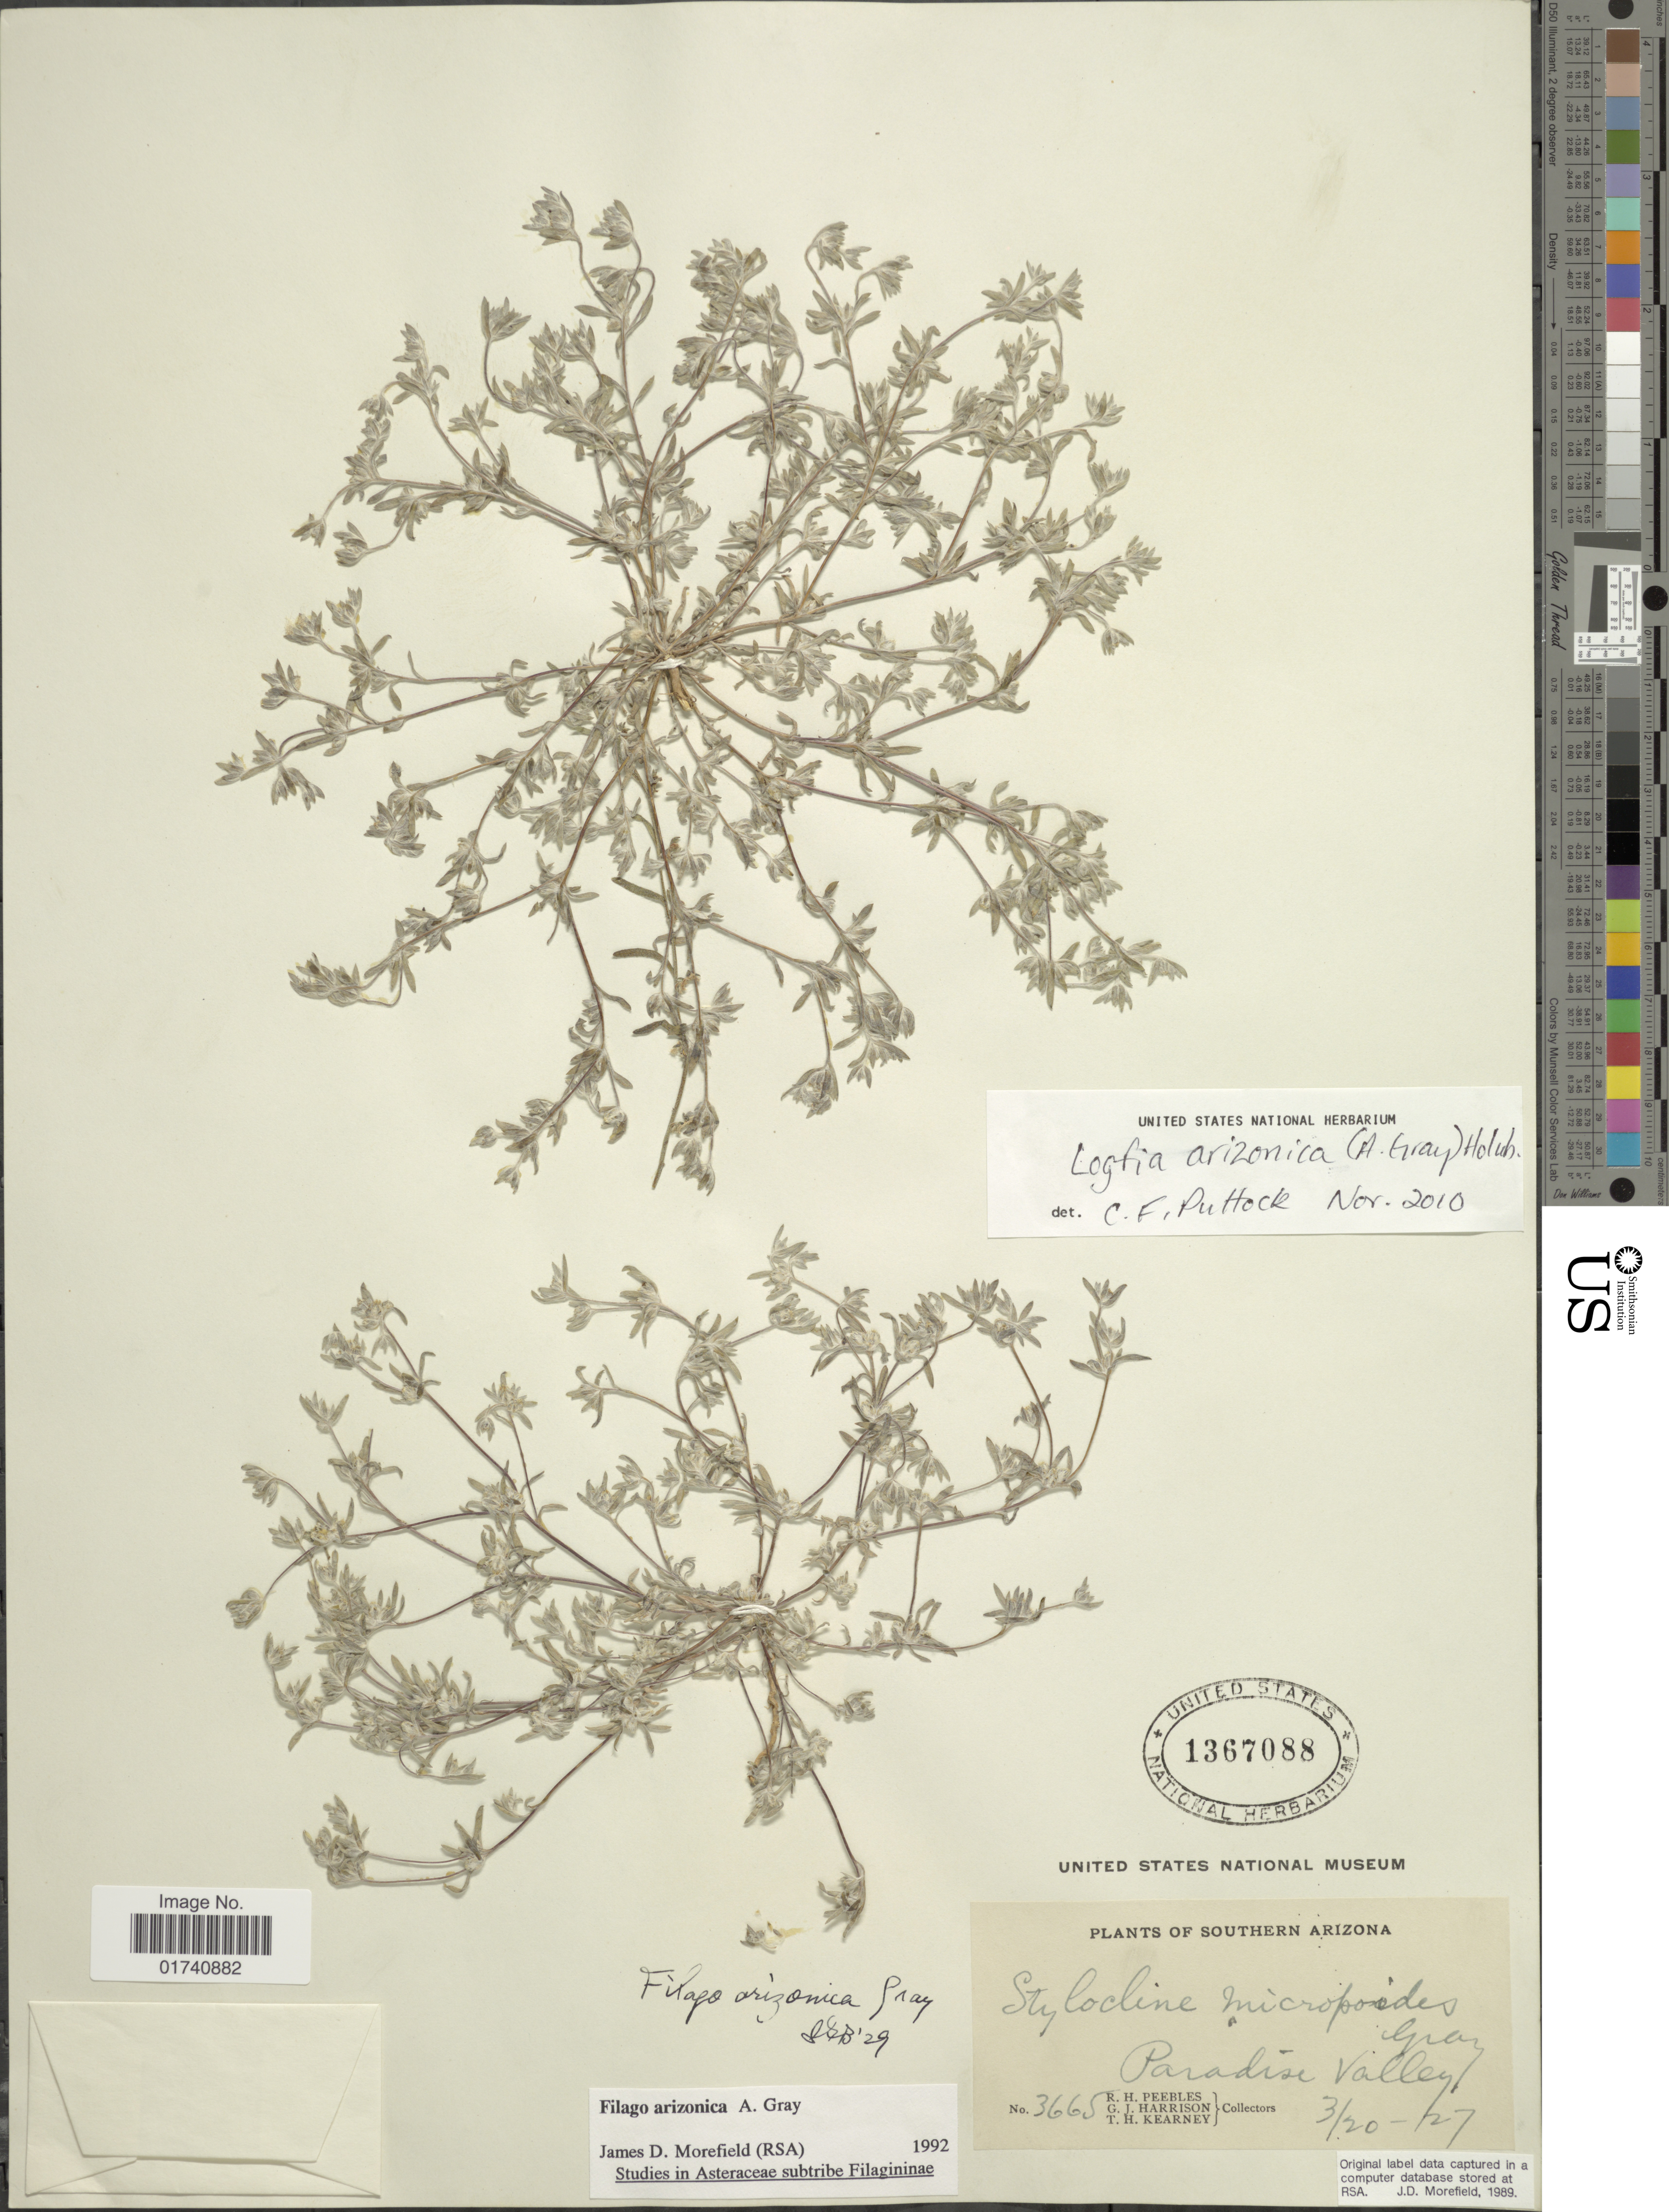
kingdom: Plantae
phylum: Tracheophyta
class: Magnoliopsida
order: Asterales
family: Asteraceae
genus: Logfia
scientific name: Logfia arizonica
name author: (A. Gray) Sch. Bip. & F.W. Schultz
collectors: R. H. Peebles, G. J. Harrison & T. H. Kearney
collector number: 3665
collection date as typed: Transcribed d/m/y: 20/3/27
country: United States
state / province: Arizona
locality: Southern Arizona. Paradise Valley.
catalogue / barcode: US 1367088